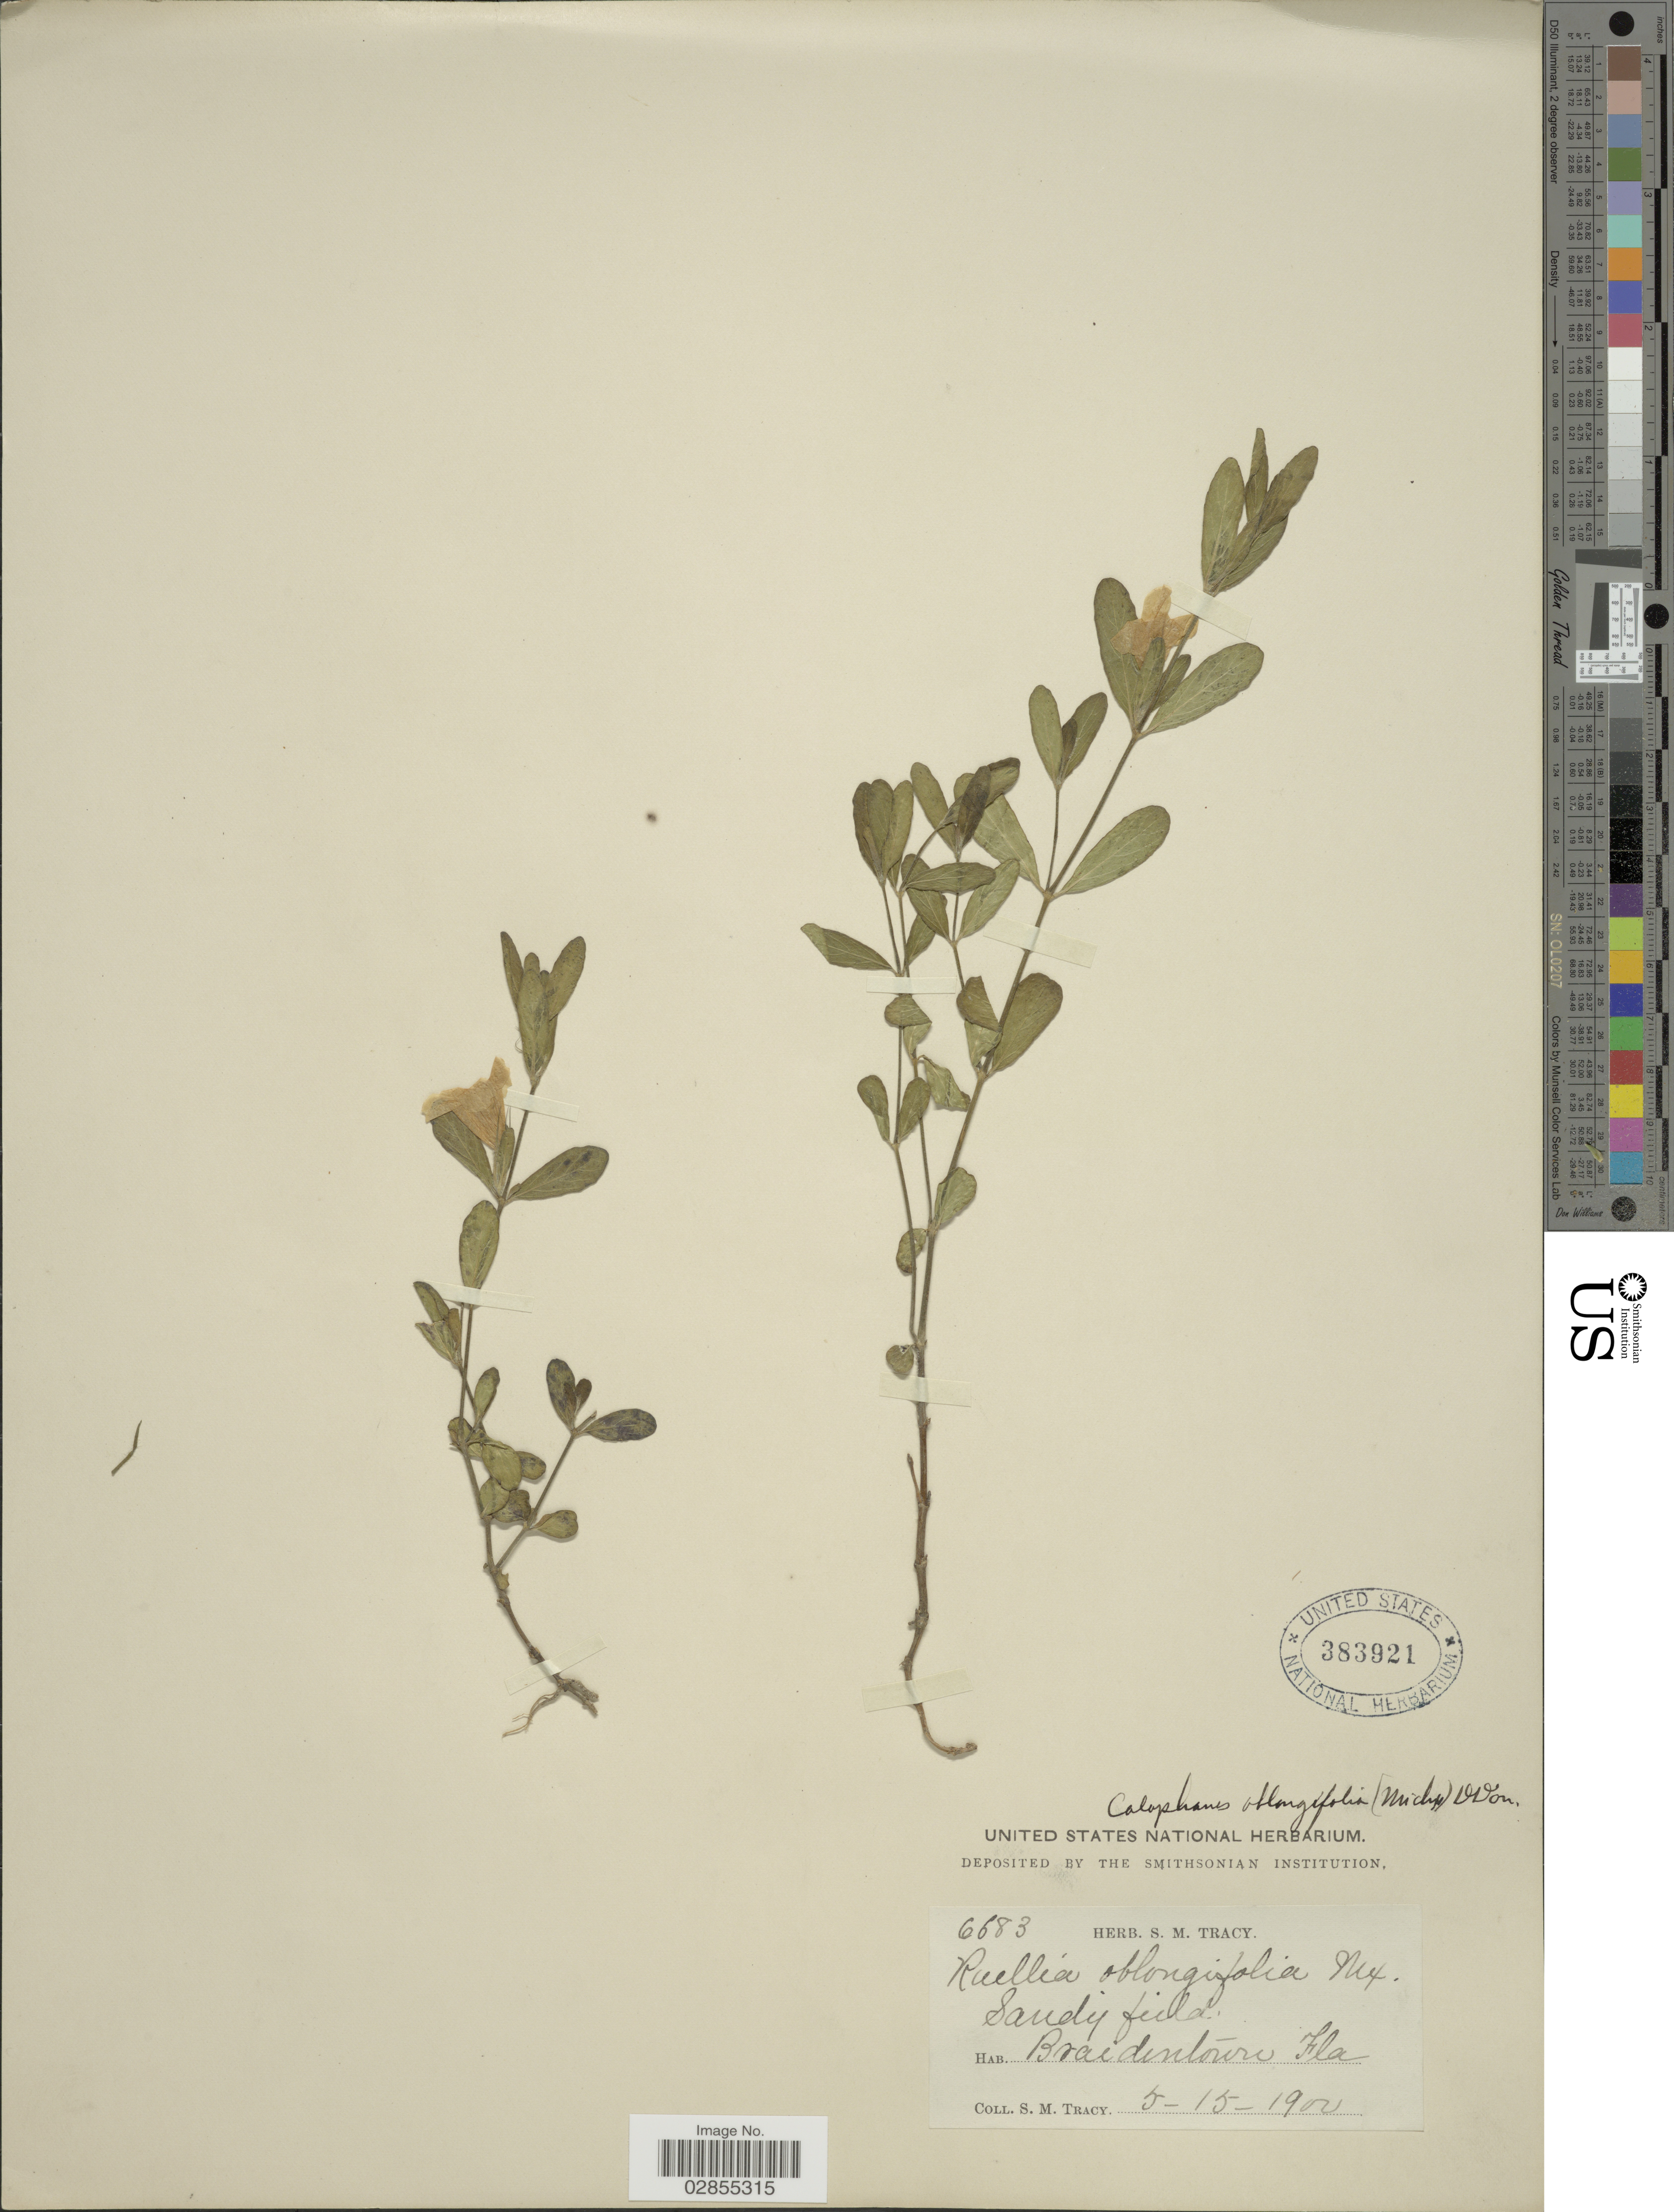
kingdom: Plantae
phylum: Tracheophyta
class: Magnoliopsida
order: Lamiales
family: Acanthaceae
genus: Dyschoriste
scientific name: Dyschoriste oblongifolia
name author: (Michx.) Kuntze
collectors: S. M. Tracy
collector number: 6683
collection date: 1900-05-15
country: United States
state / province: Florida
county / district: Manatee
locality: Braidentown.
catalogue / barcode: US 383921